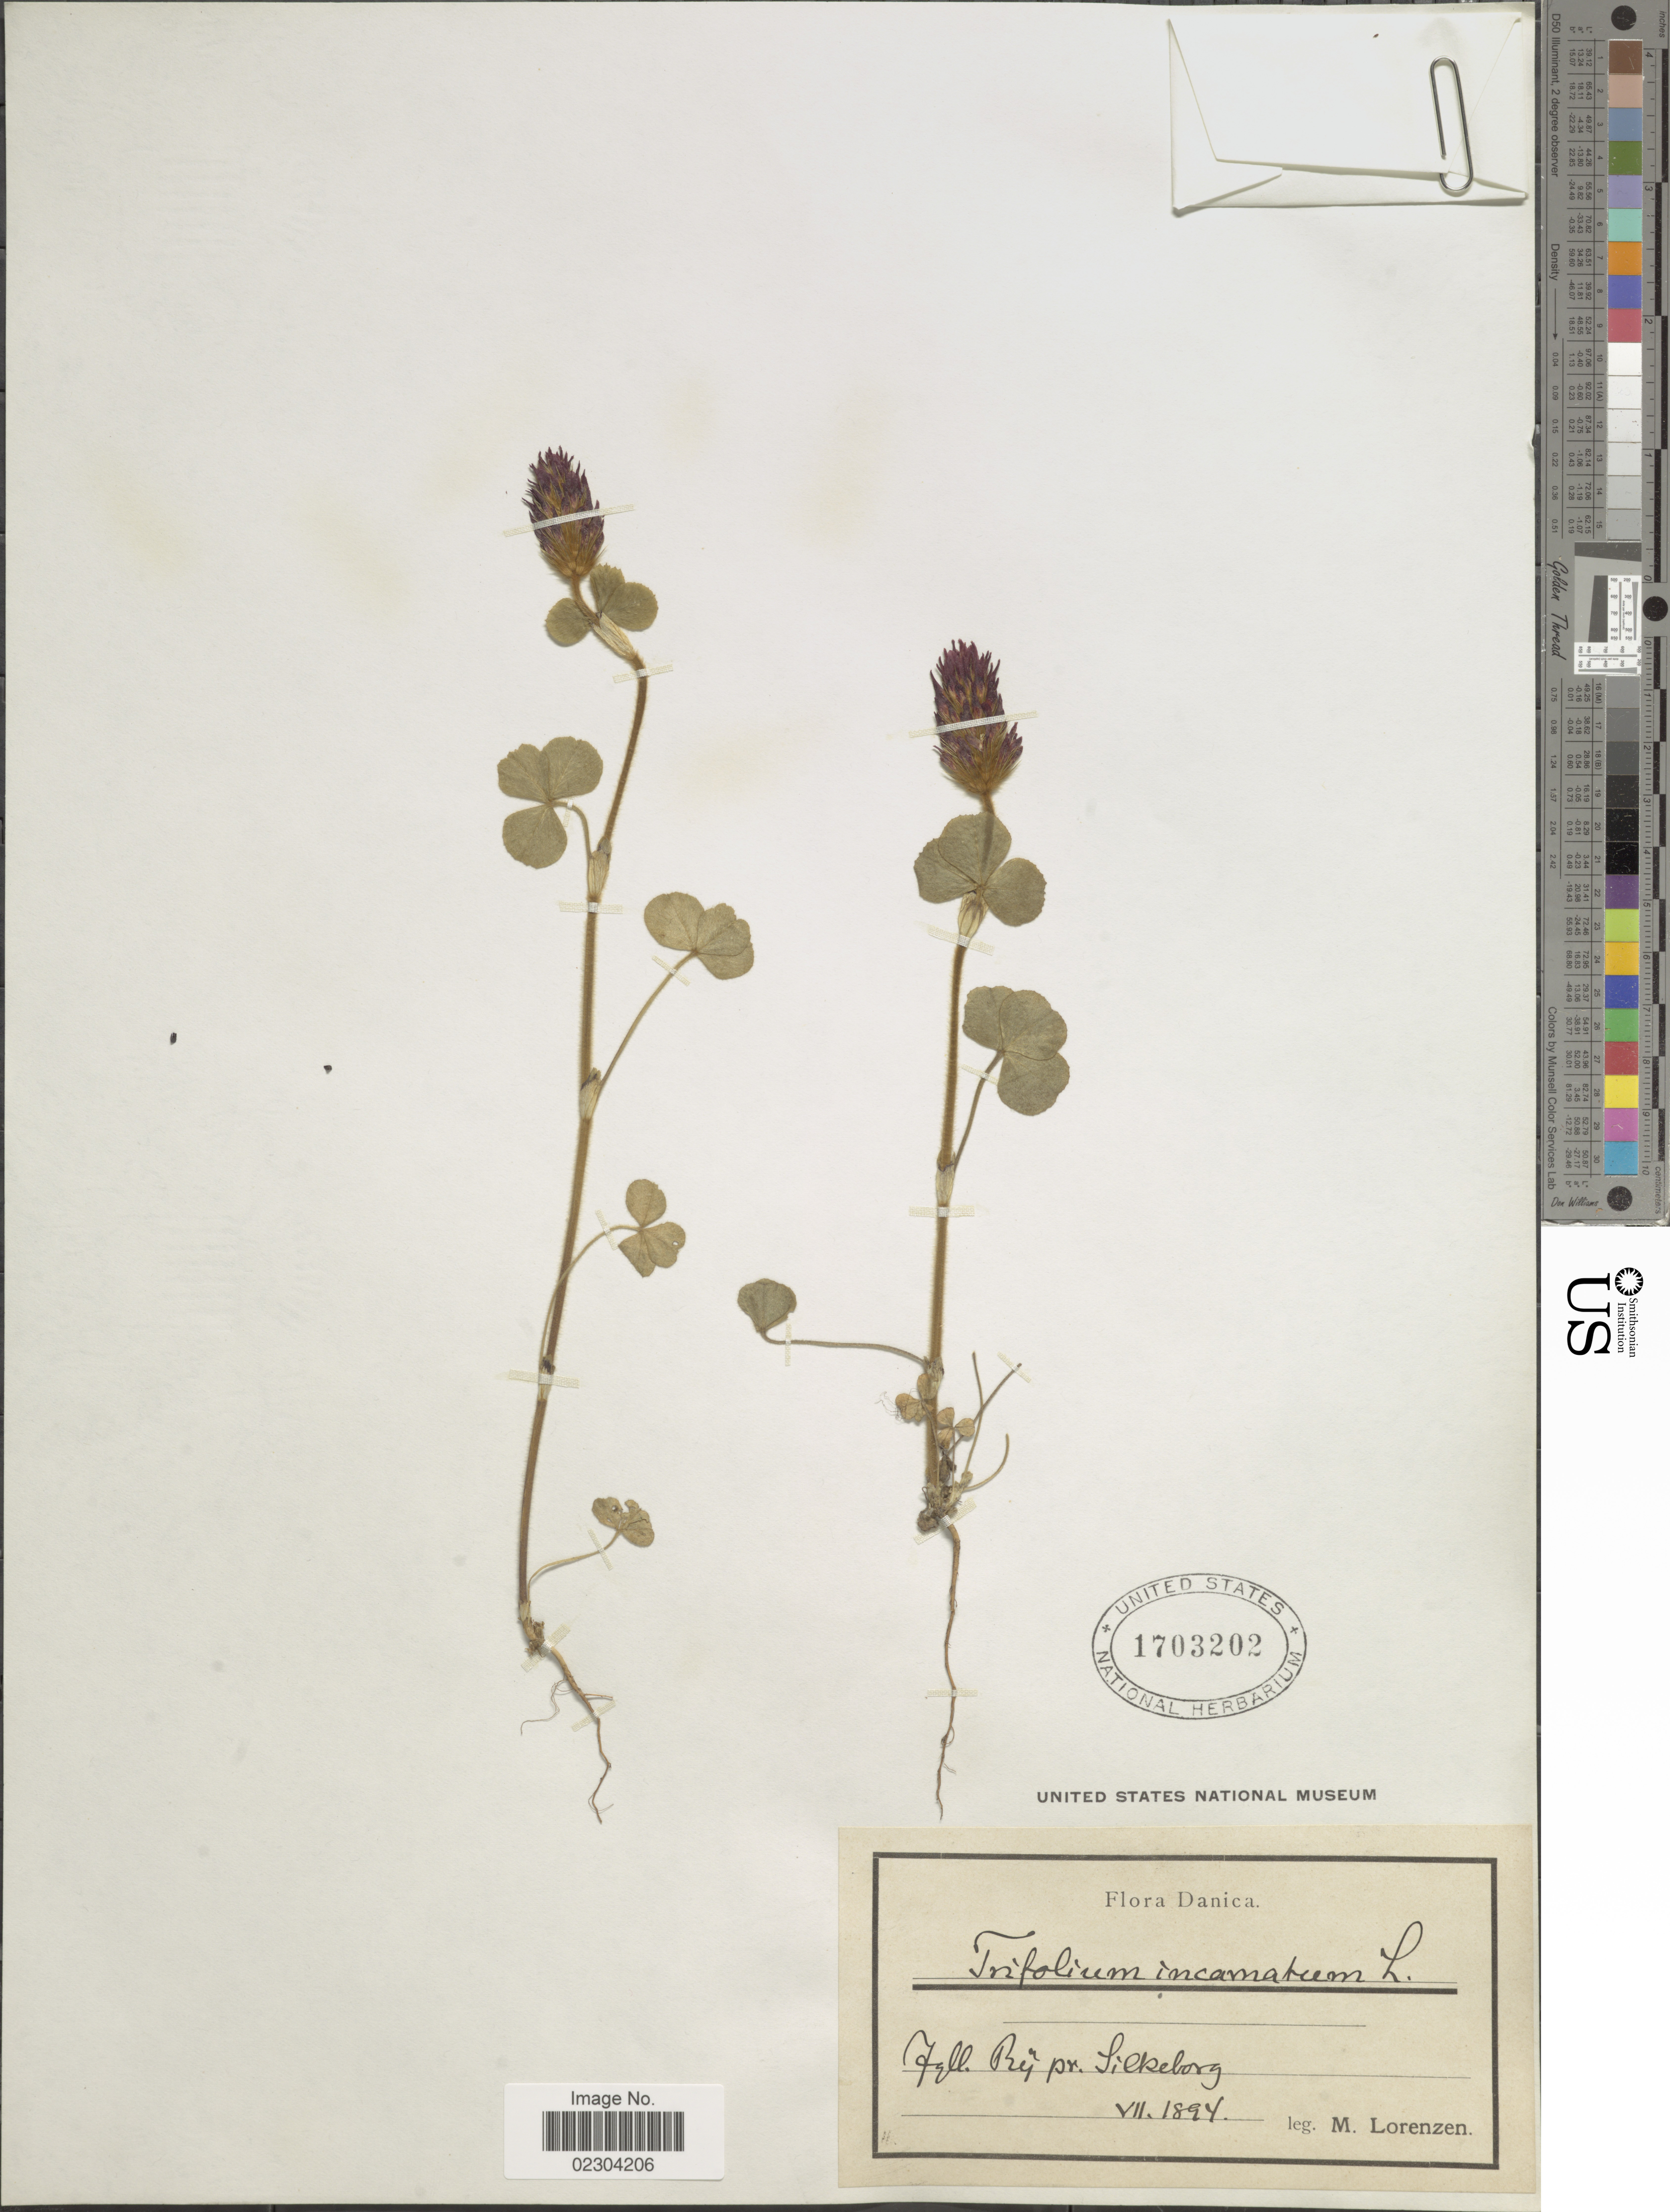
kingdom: Plantae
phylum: Tracheophyta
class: Magnoliopsida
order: Fabales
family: Fabaceae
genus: Trifolium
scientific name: Trifolium incarnatum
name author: L.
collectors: M. Lorenzen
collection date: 1894-07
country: Denmark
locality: Jyll Rij pr.Silkeborg.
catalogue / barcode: US 1703202